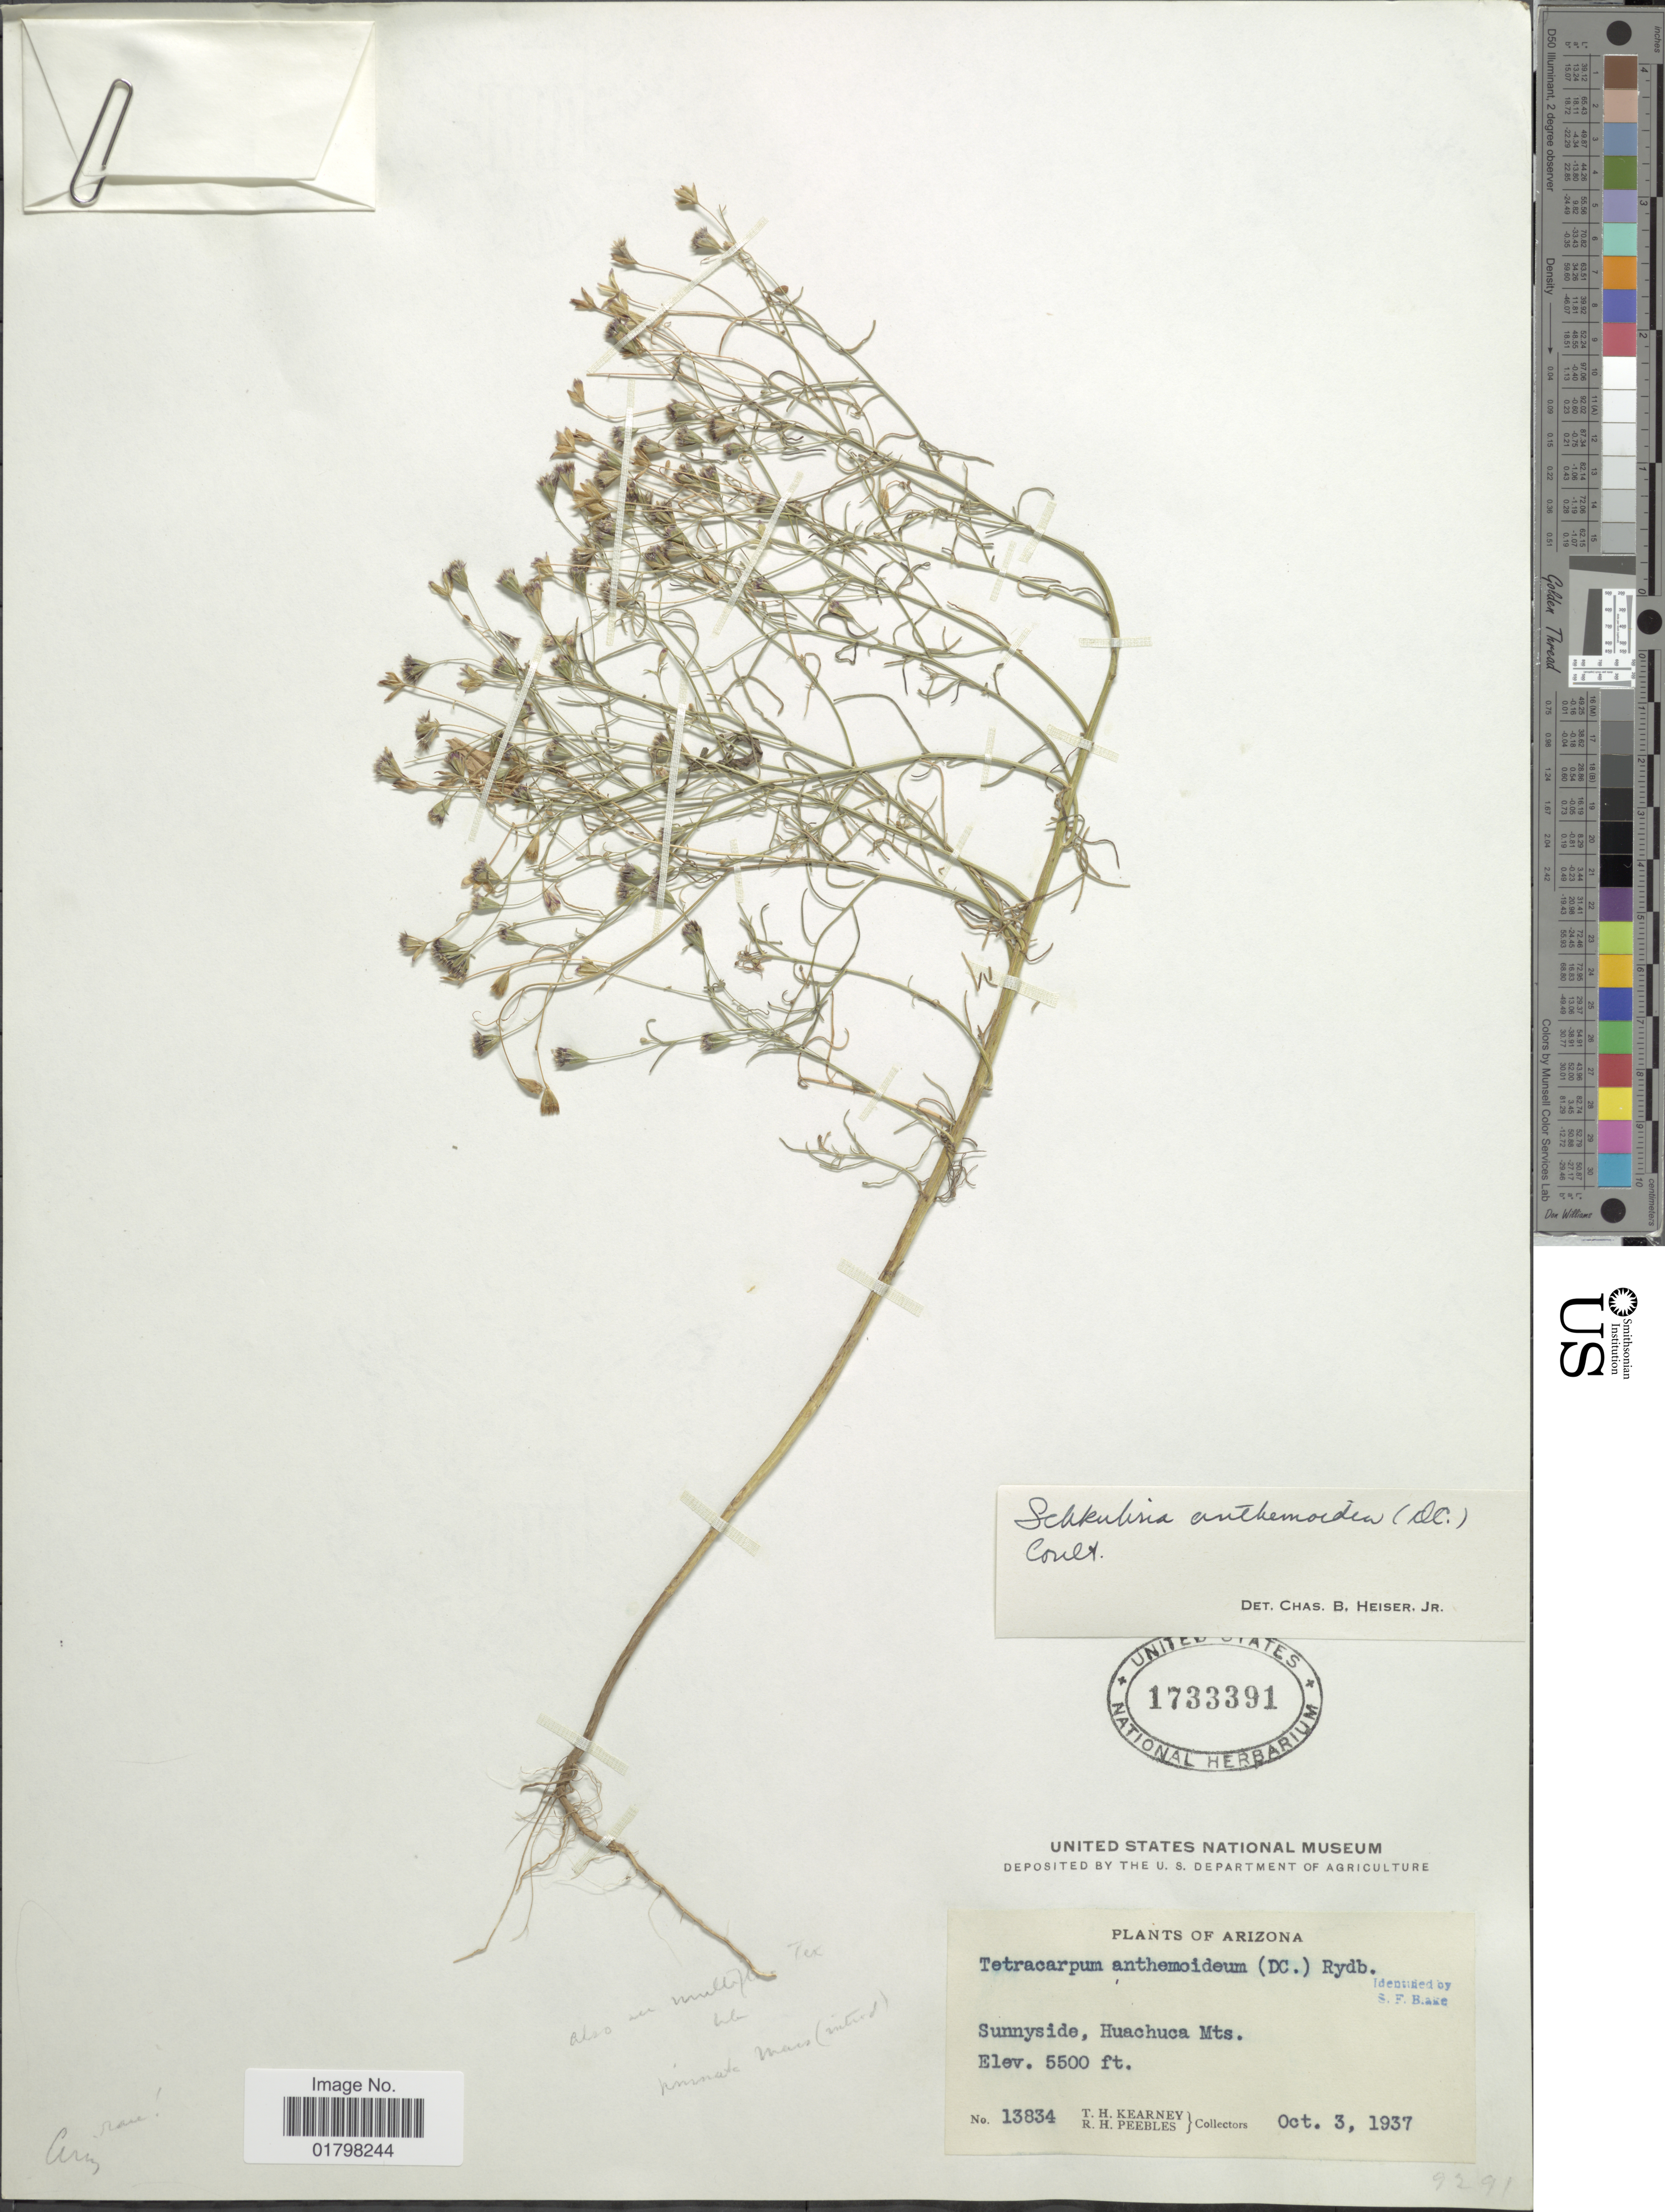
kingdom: Plantae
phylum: Tracheophyta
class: Magnoliopsida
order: Asterales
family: Asteraceae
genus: Schkuhria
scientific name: Schkuhria wislizeni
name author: A. Gray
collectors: T. H. Kearney & R. H. Peebles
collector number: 13834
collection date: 1937-10-03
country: United States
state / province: Arizona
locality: Sunnyside, Huachuca Mts.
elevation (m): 1676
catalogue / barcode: US 1733391